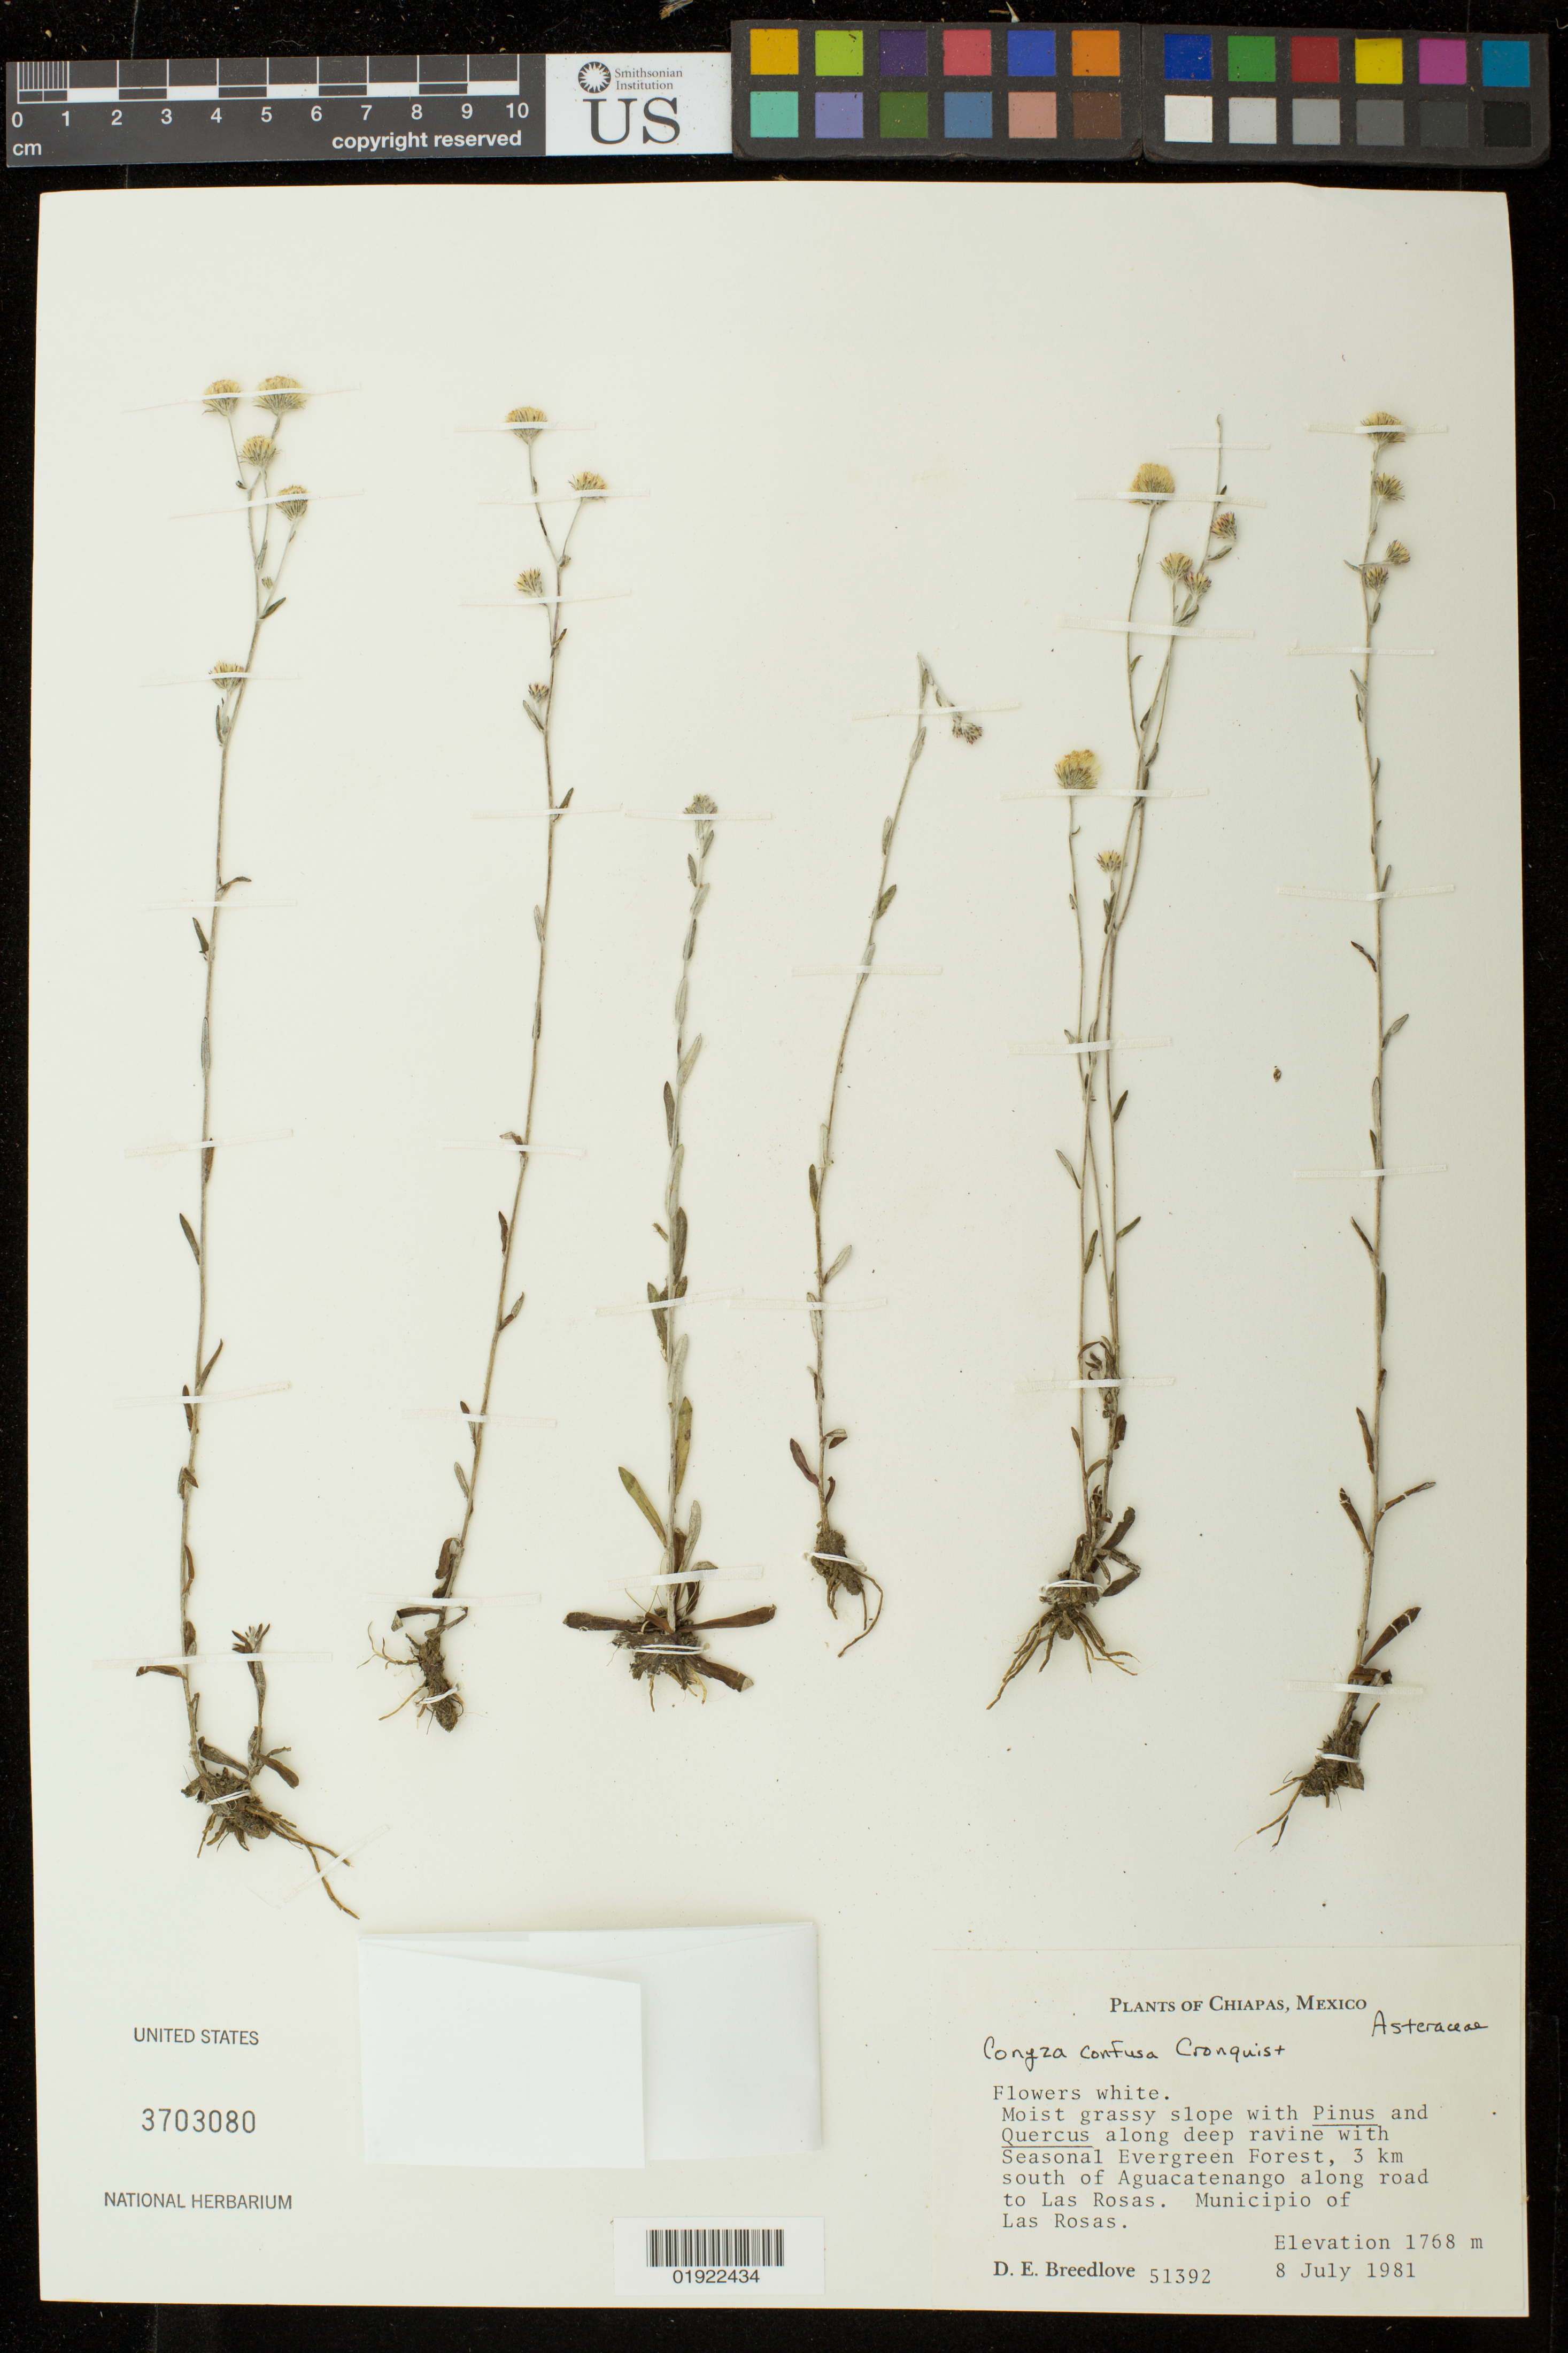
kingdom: Plantae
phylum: Tracheophyta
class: Magnoliopsida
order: Asterales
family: Asteraceae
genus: Conyza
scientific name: Conyza confusa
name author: Cronq.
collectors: D. E. Breedlove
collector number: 51392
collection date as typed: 8 July 1981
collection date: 1981-07-08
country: Mexico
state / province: Chiapas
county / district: Las Rosas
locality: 3 km south of Aguacatenango along road to Las Rosas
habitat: moist grassy slope with Pinus and Quercus along deep ravine with Seasonal Evergreen Forest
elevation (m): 1768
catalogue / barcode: US 3703080